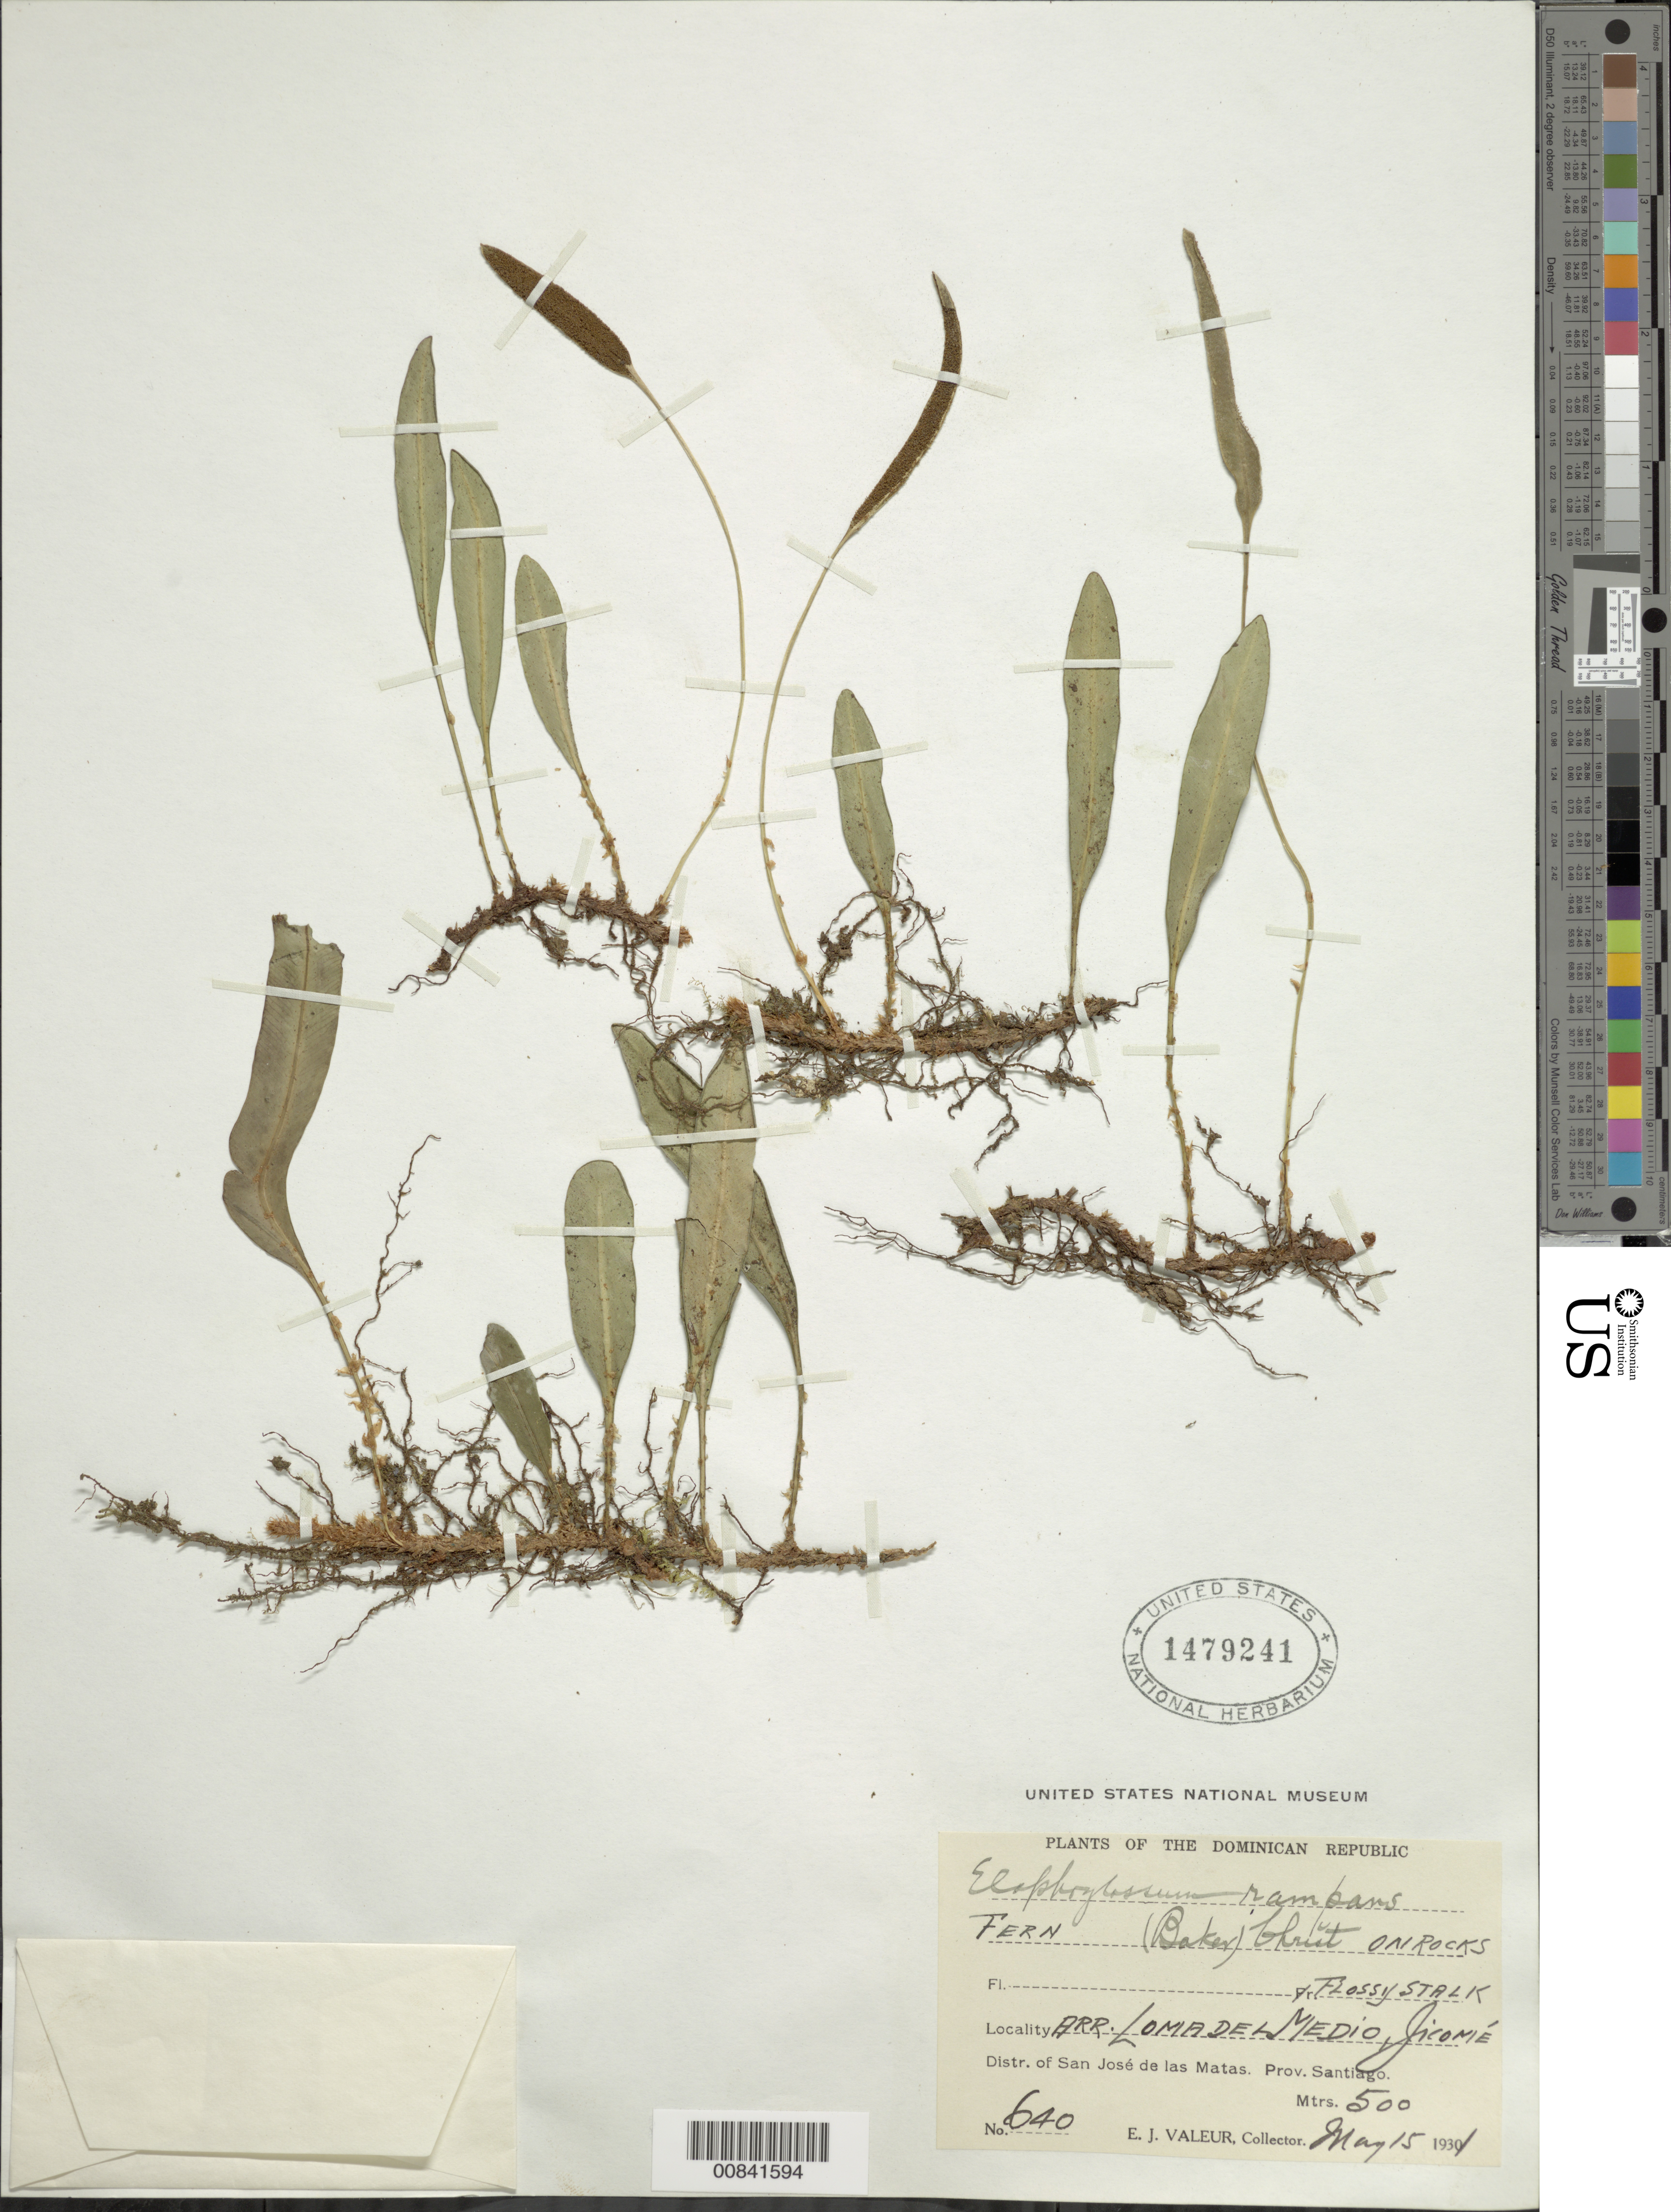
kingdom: Plantae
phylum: Tracheophyta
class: Polypodiopsida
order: Polypodiales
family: Dryopteridaceae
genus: Elaphoglossum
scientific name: Elaphoglossum revolutum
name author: (Liebm.) T. Moore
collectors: E. Valeur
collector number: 640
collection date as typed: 15 May 1931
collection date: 1931-05-15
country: Dominican Republic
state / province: Santiago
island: Hispaniola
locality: Dist. San José de las Matas, Arr. Loma del Medio, Jicomé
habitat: On rocks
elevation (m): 500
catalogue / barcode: US 1479241